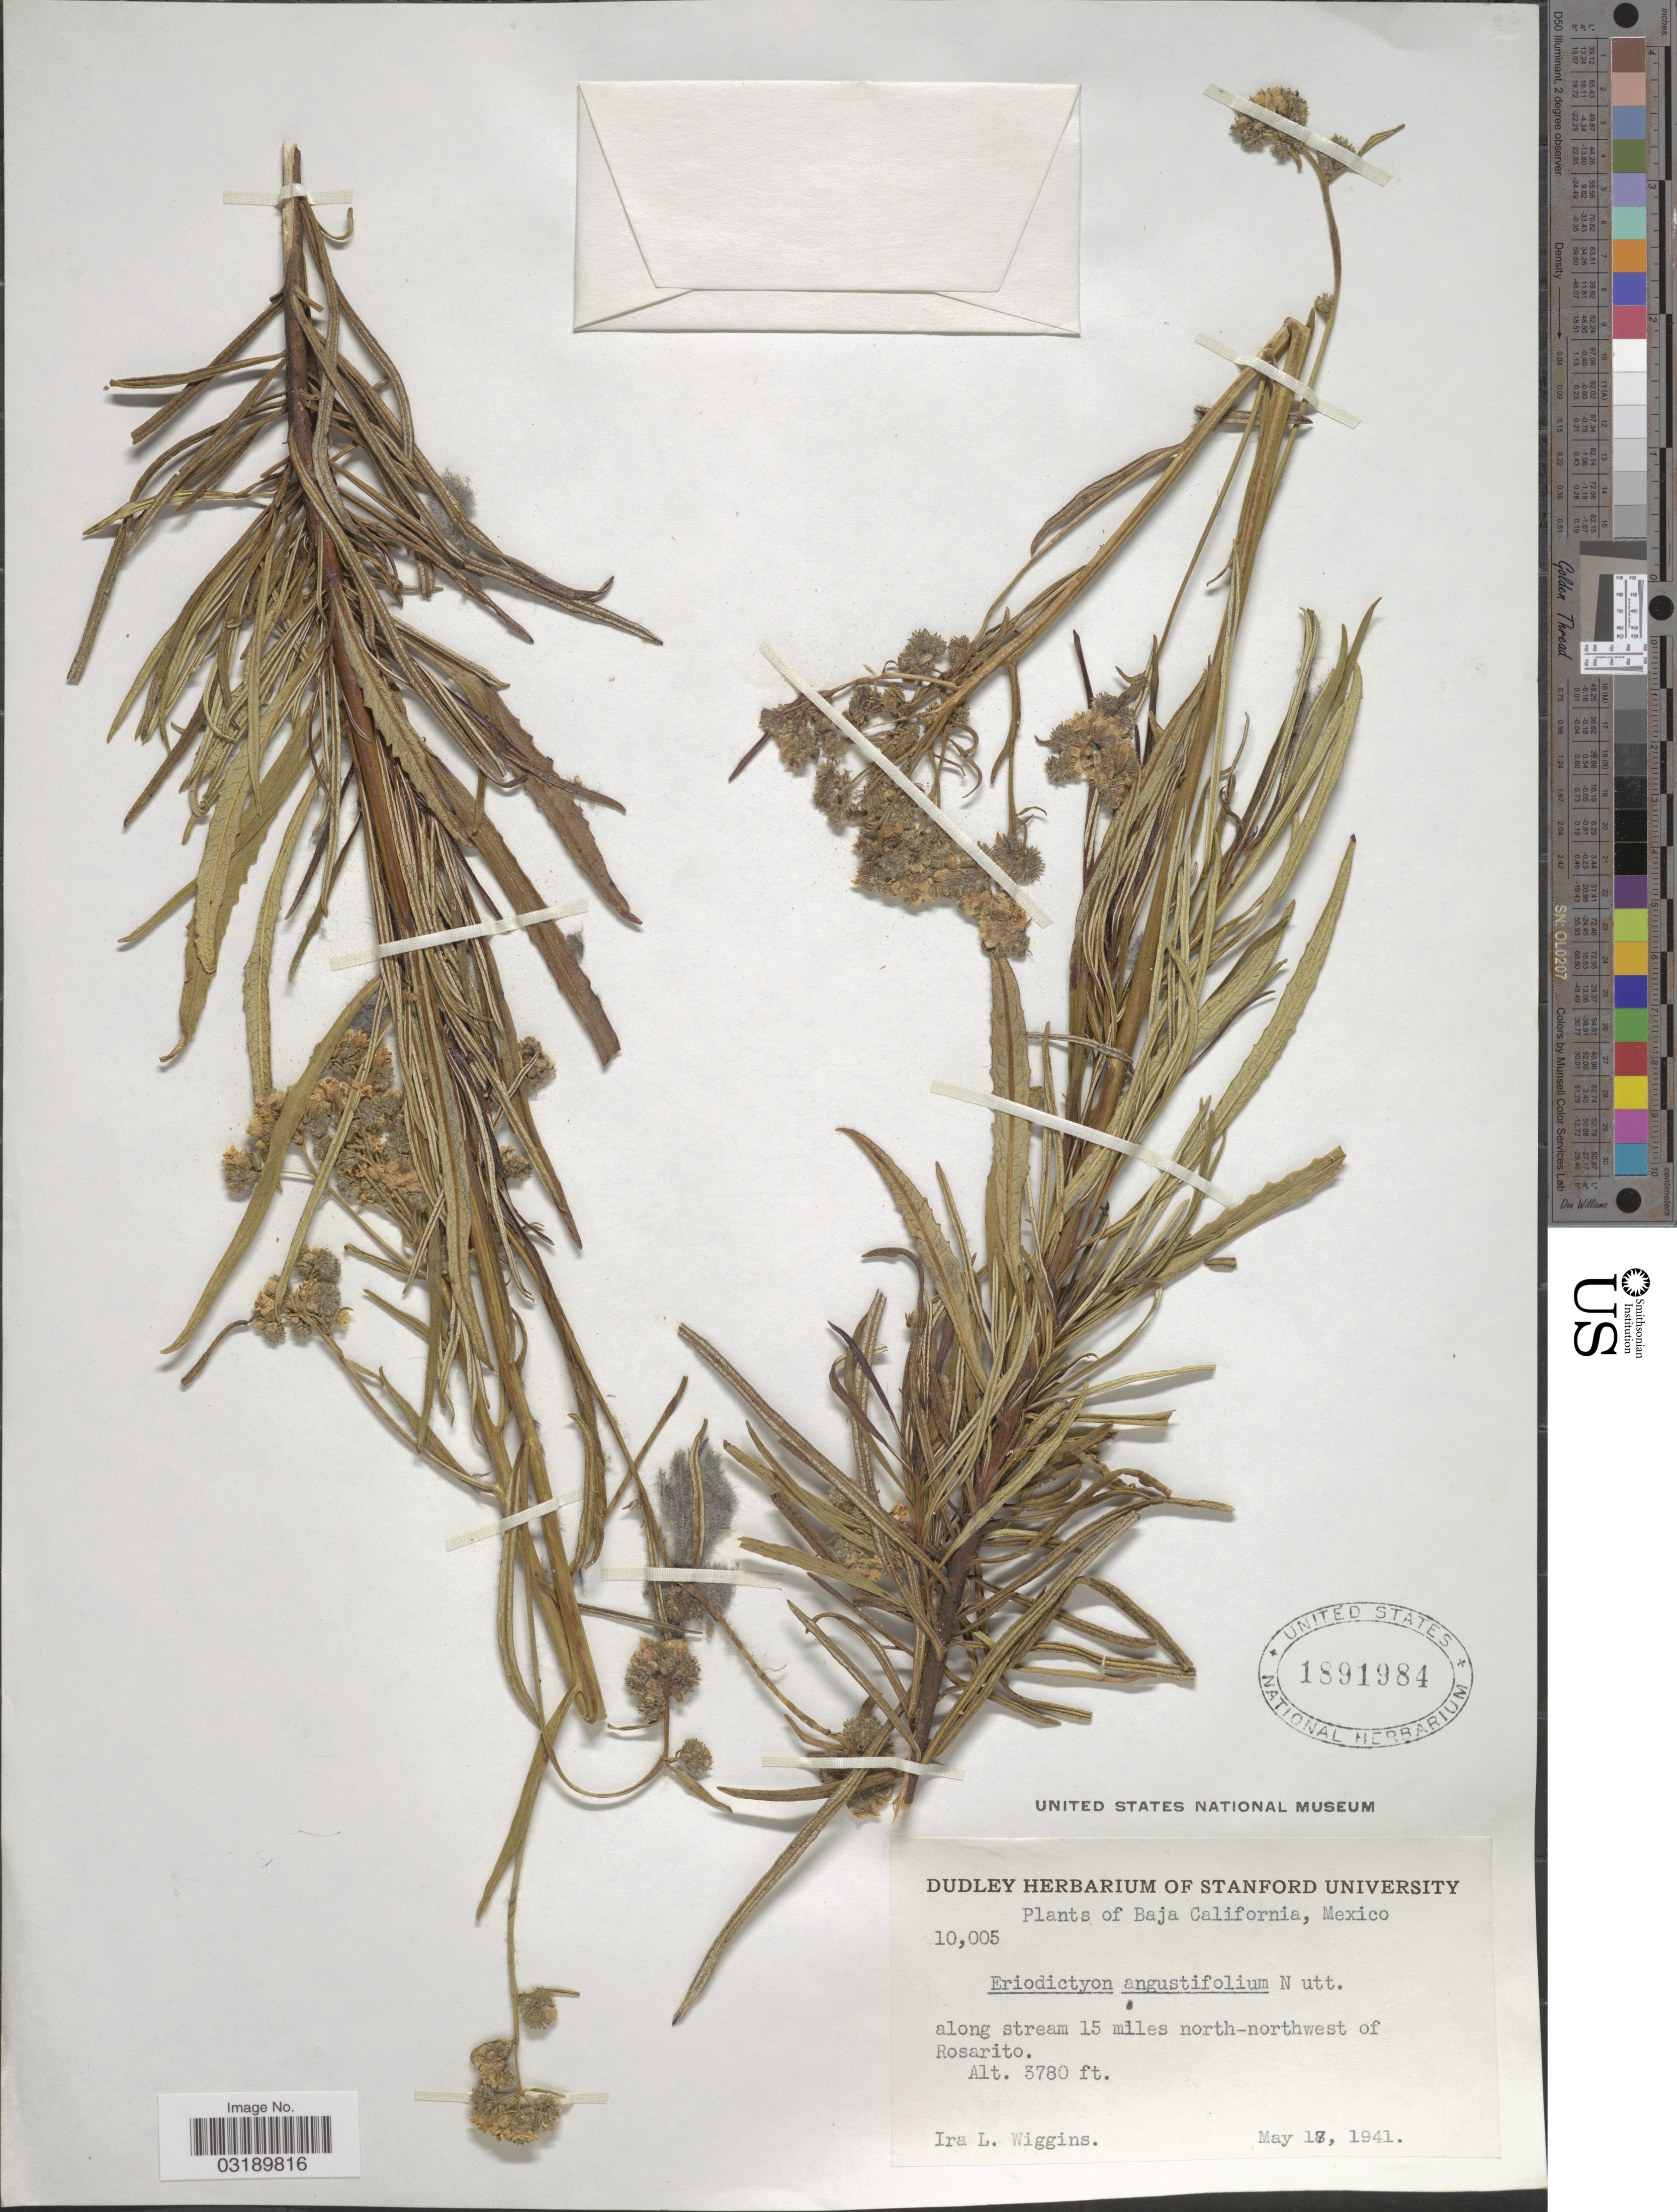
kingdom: Plantae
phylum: Tracheophyta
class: Magnoliopsida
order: Boraginales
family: Namaceae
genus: Eriodictyon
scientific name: Eriodictyon angustifolium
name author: Nutt.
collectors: I. L. Wiggins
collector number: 10005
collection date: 1941-05-17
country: Mexico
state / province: Baja California Norte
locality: Along stream 15 miles north-northwest of Rosarito.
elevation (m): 1152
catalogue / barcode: US 1891984